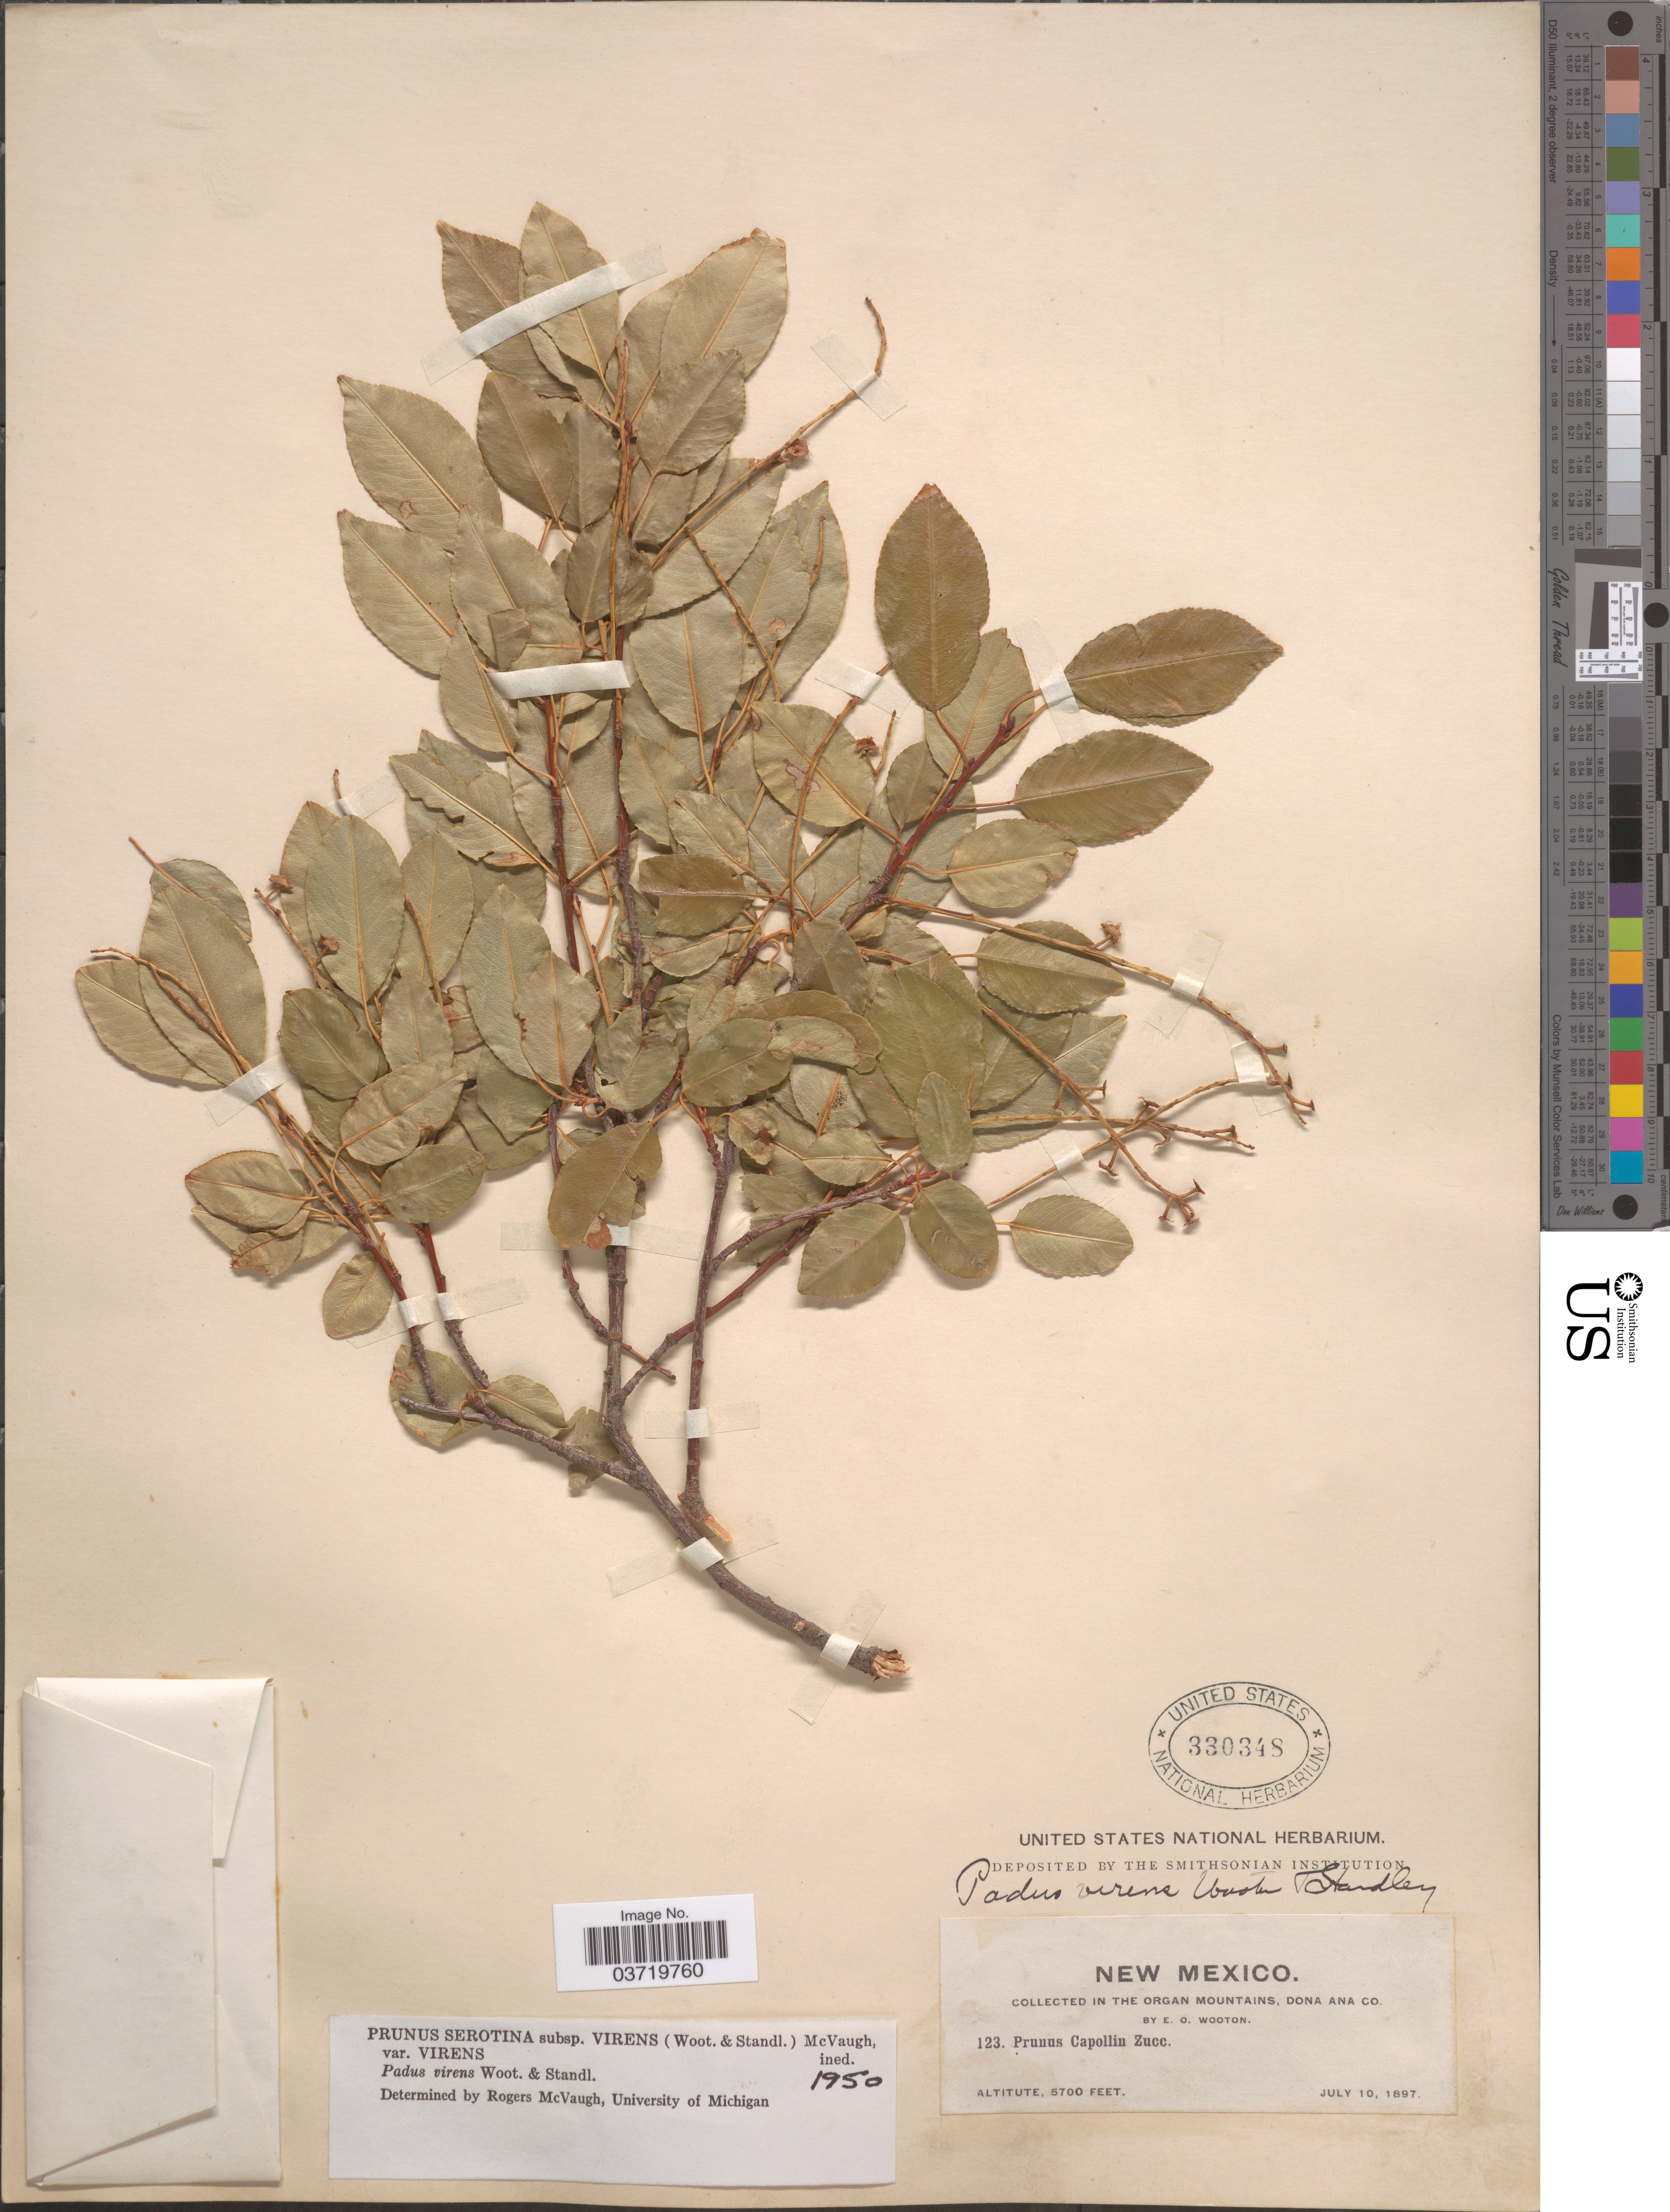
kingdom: Plantae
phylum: Tracheophyta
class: Magnoliopsida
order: Rosales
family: Rosaceae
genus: Prunus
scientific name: Prunus serotina var. rufula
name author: (Wooton & Standl.) McVaugh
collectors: E. O. Wooton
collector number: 123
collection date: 1897-07-10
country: United States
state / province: New Mexico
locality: The Organ Mountains, Dona Ana Co.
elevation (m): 1737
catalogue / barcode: US 330348